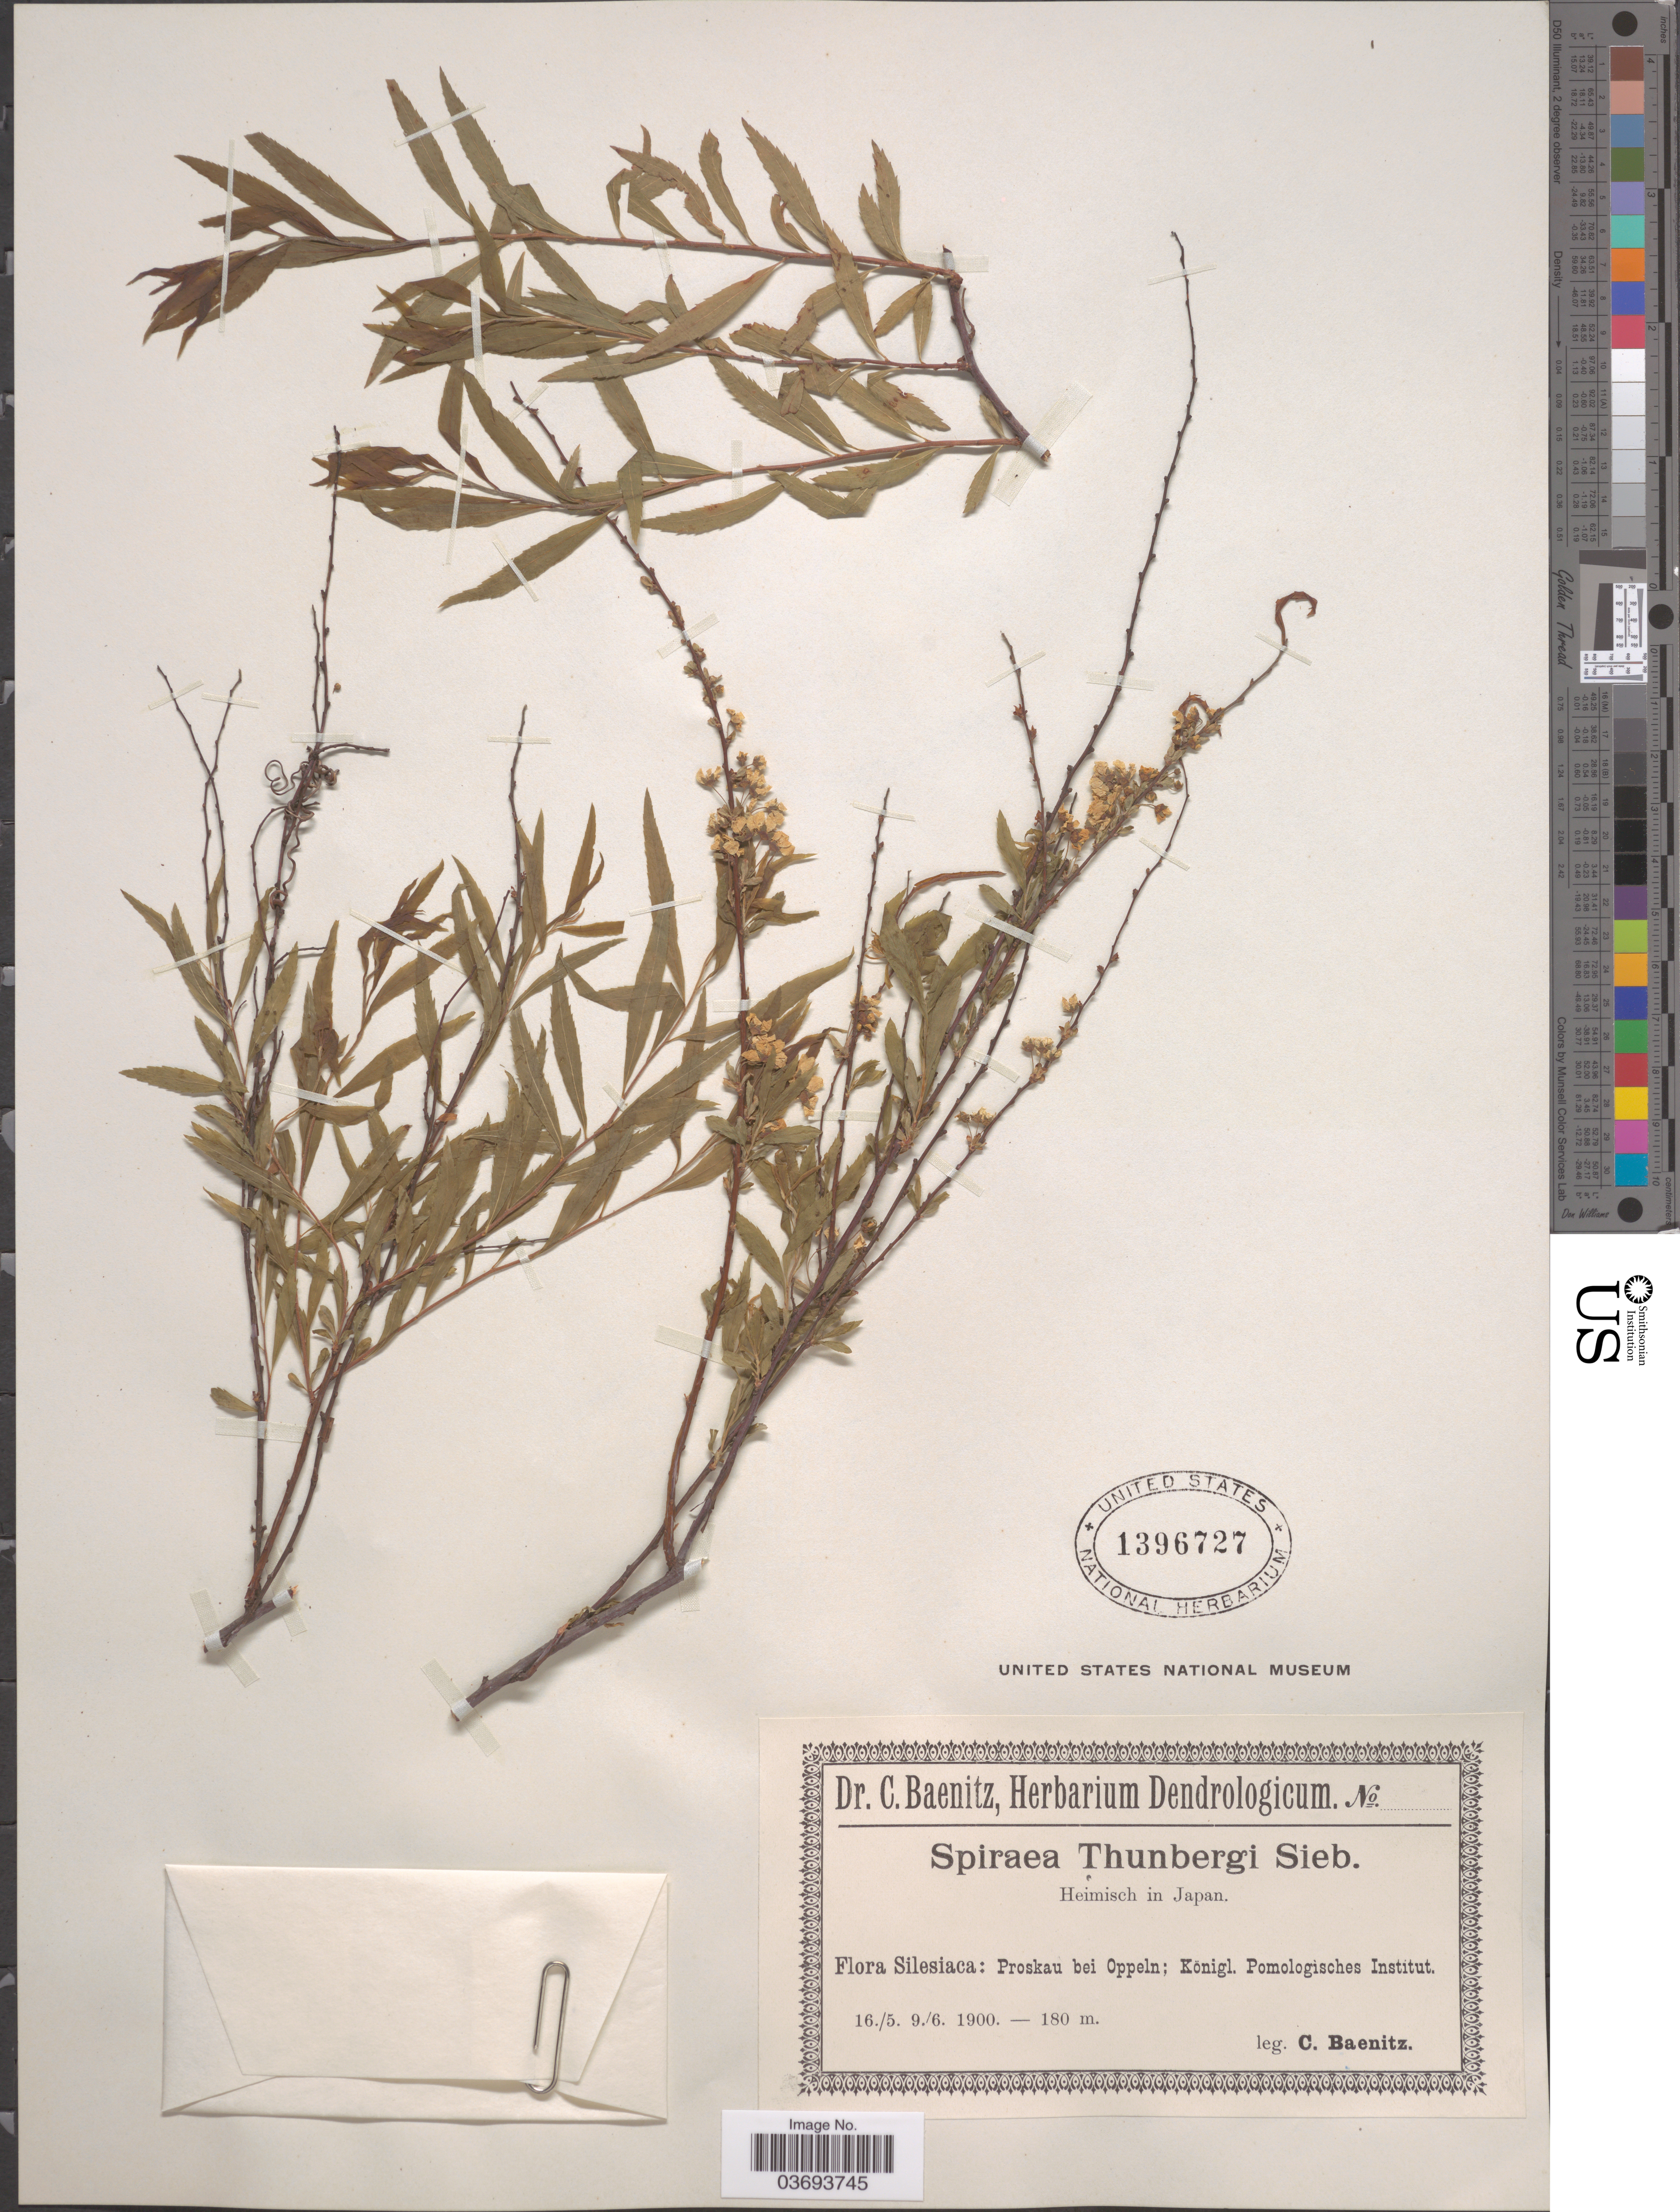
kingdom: Plantae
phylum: Tracheophyta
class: Magnoliopsida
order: Rosales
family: Rosaceae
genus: Spiraea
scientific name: Spiraea thunbergii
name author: Siebert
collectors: C. G. Baenitz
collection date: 1900-05-16/1900-06-09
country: Poland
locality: Silesiaca: Proskau bei Oppeln; Königl. Pomologisches Institut.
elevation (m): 180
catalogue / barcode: US 1396727